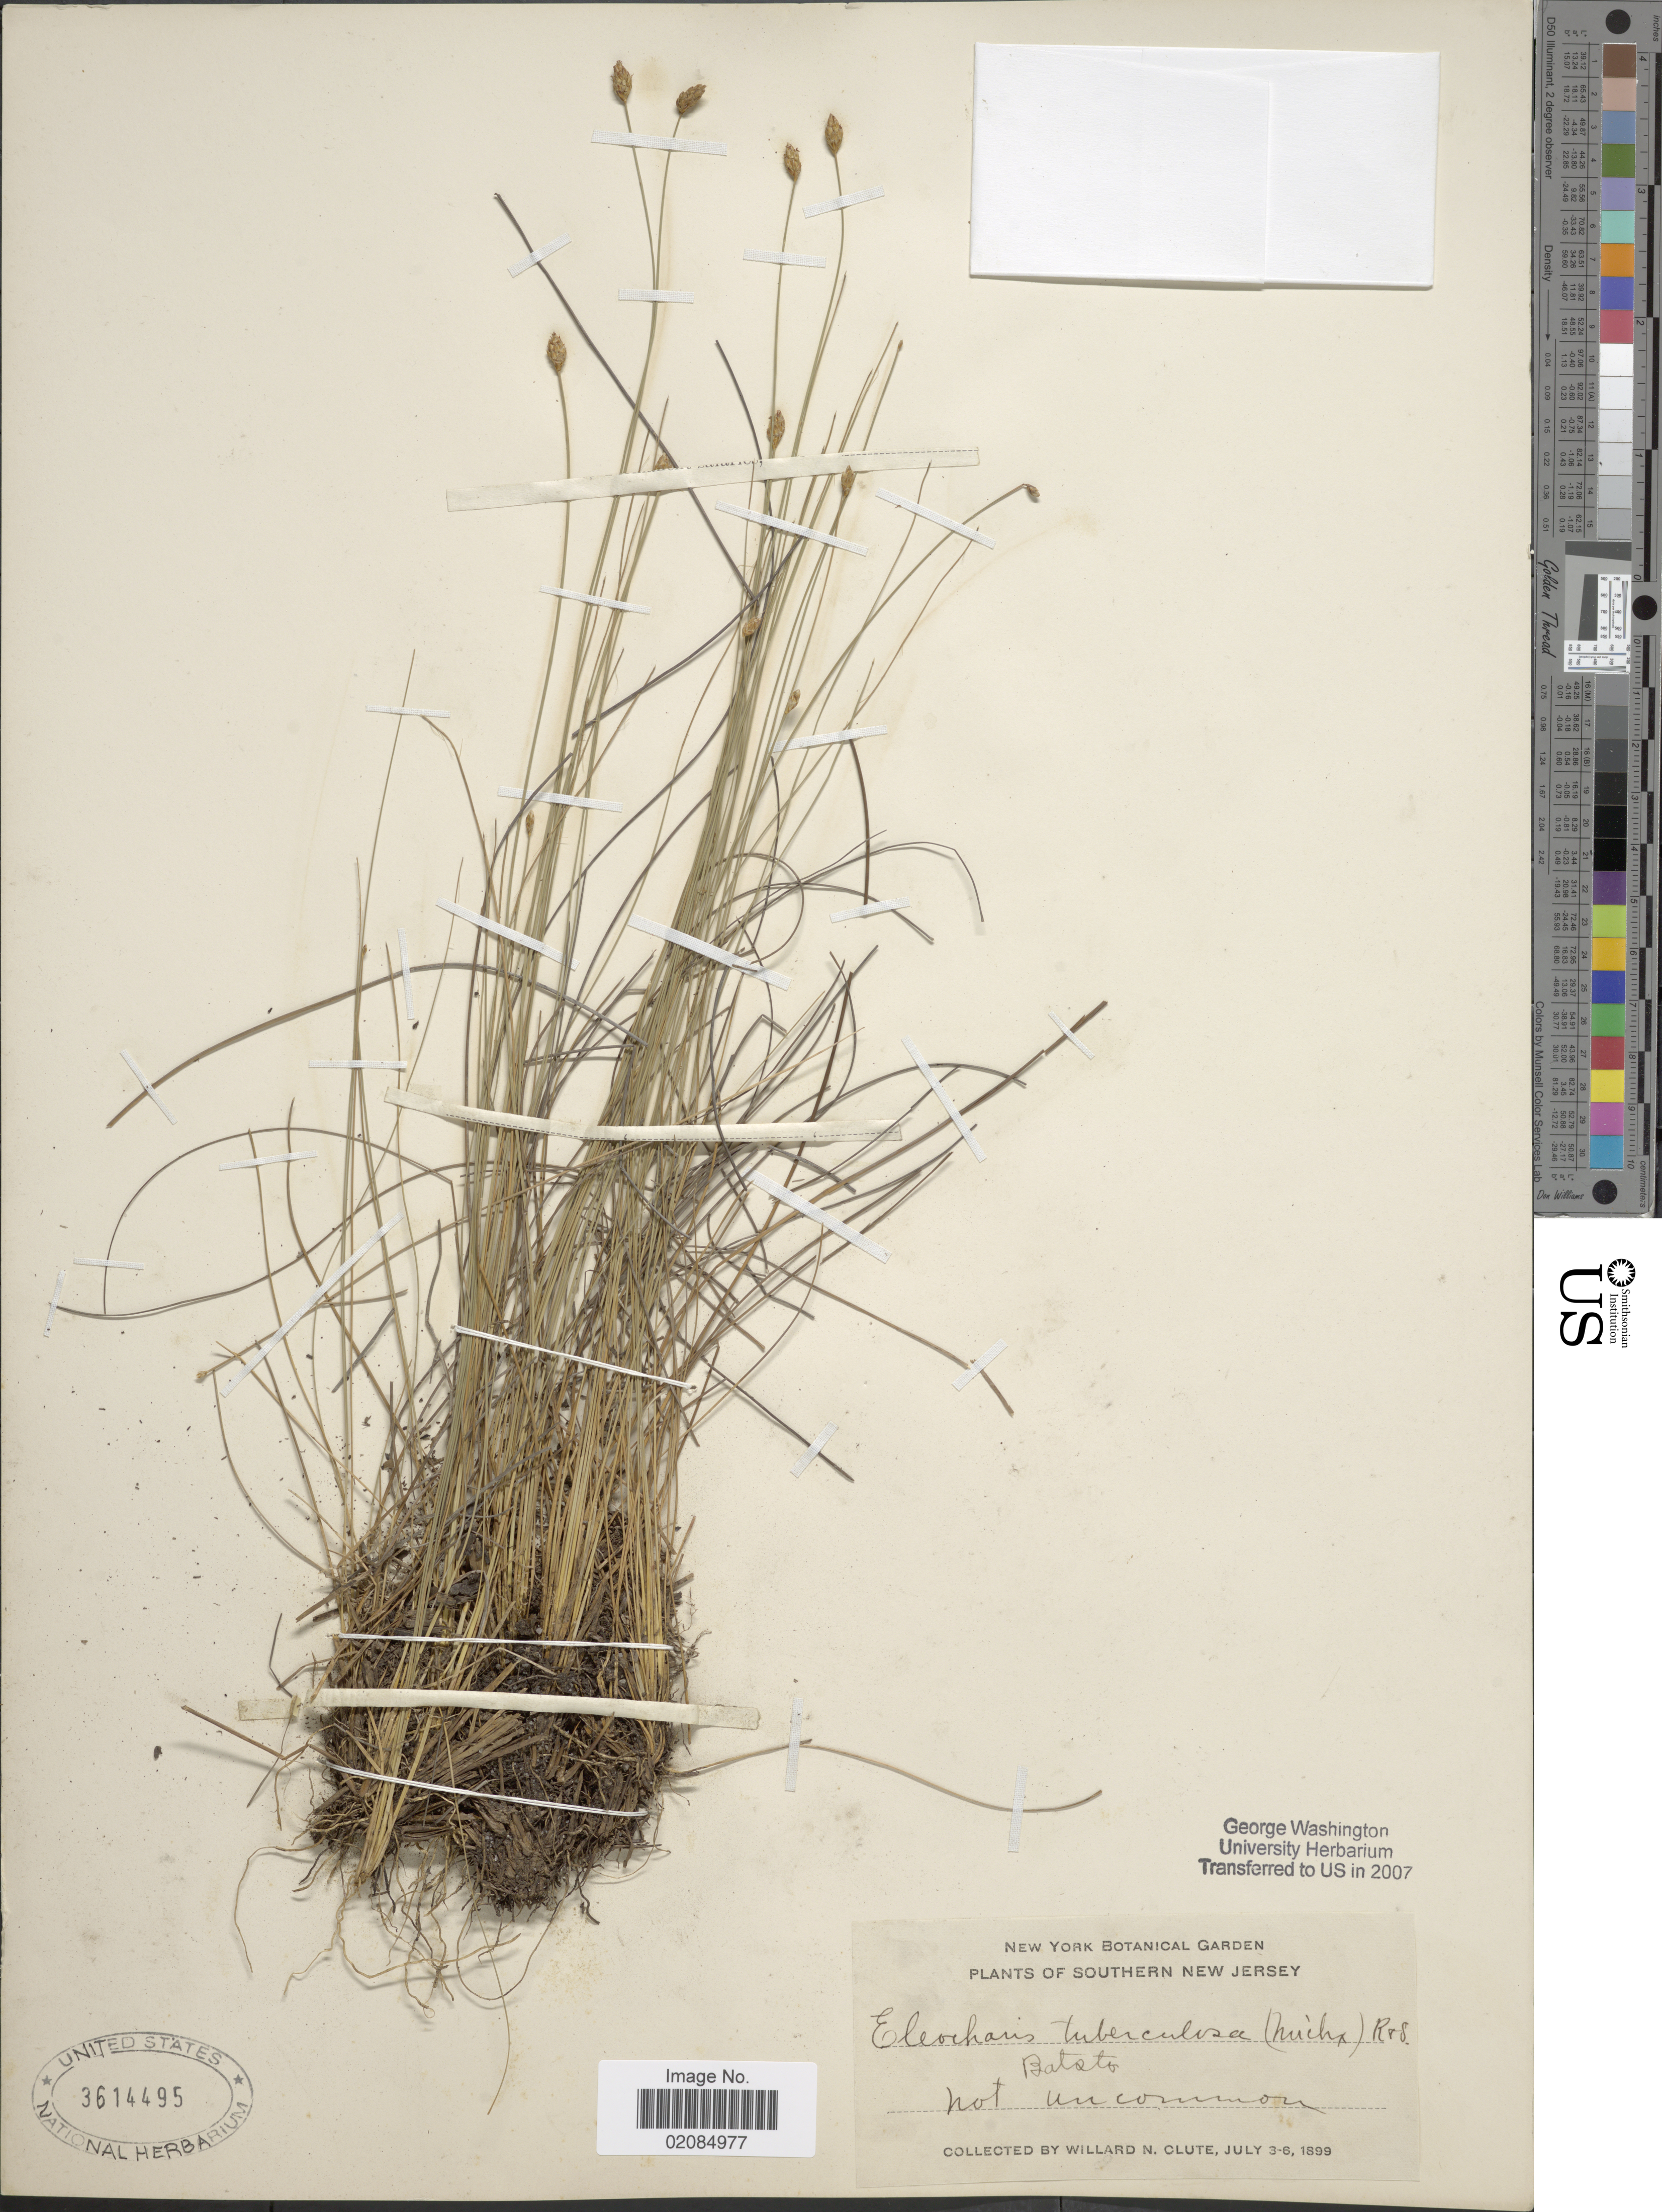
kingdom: Plantae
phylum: Tracheophyta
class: Liliopsida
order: Poales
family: Cyperaceae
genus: Eleocharis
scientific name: Eleocharis tuberculosa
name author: (Michx.) Roem. & Schult.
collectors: W. N. Clute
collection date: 1899-07-03/1899-07-06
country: United States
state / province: New Jersey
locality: Southern New Jersey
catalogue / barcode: US 3614495